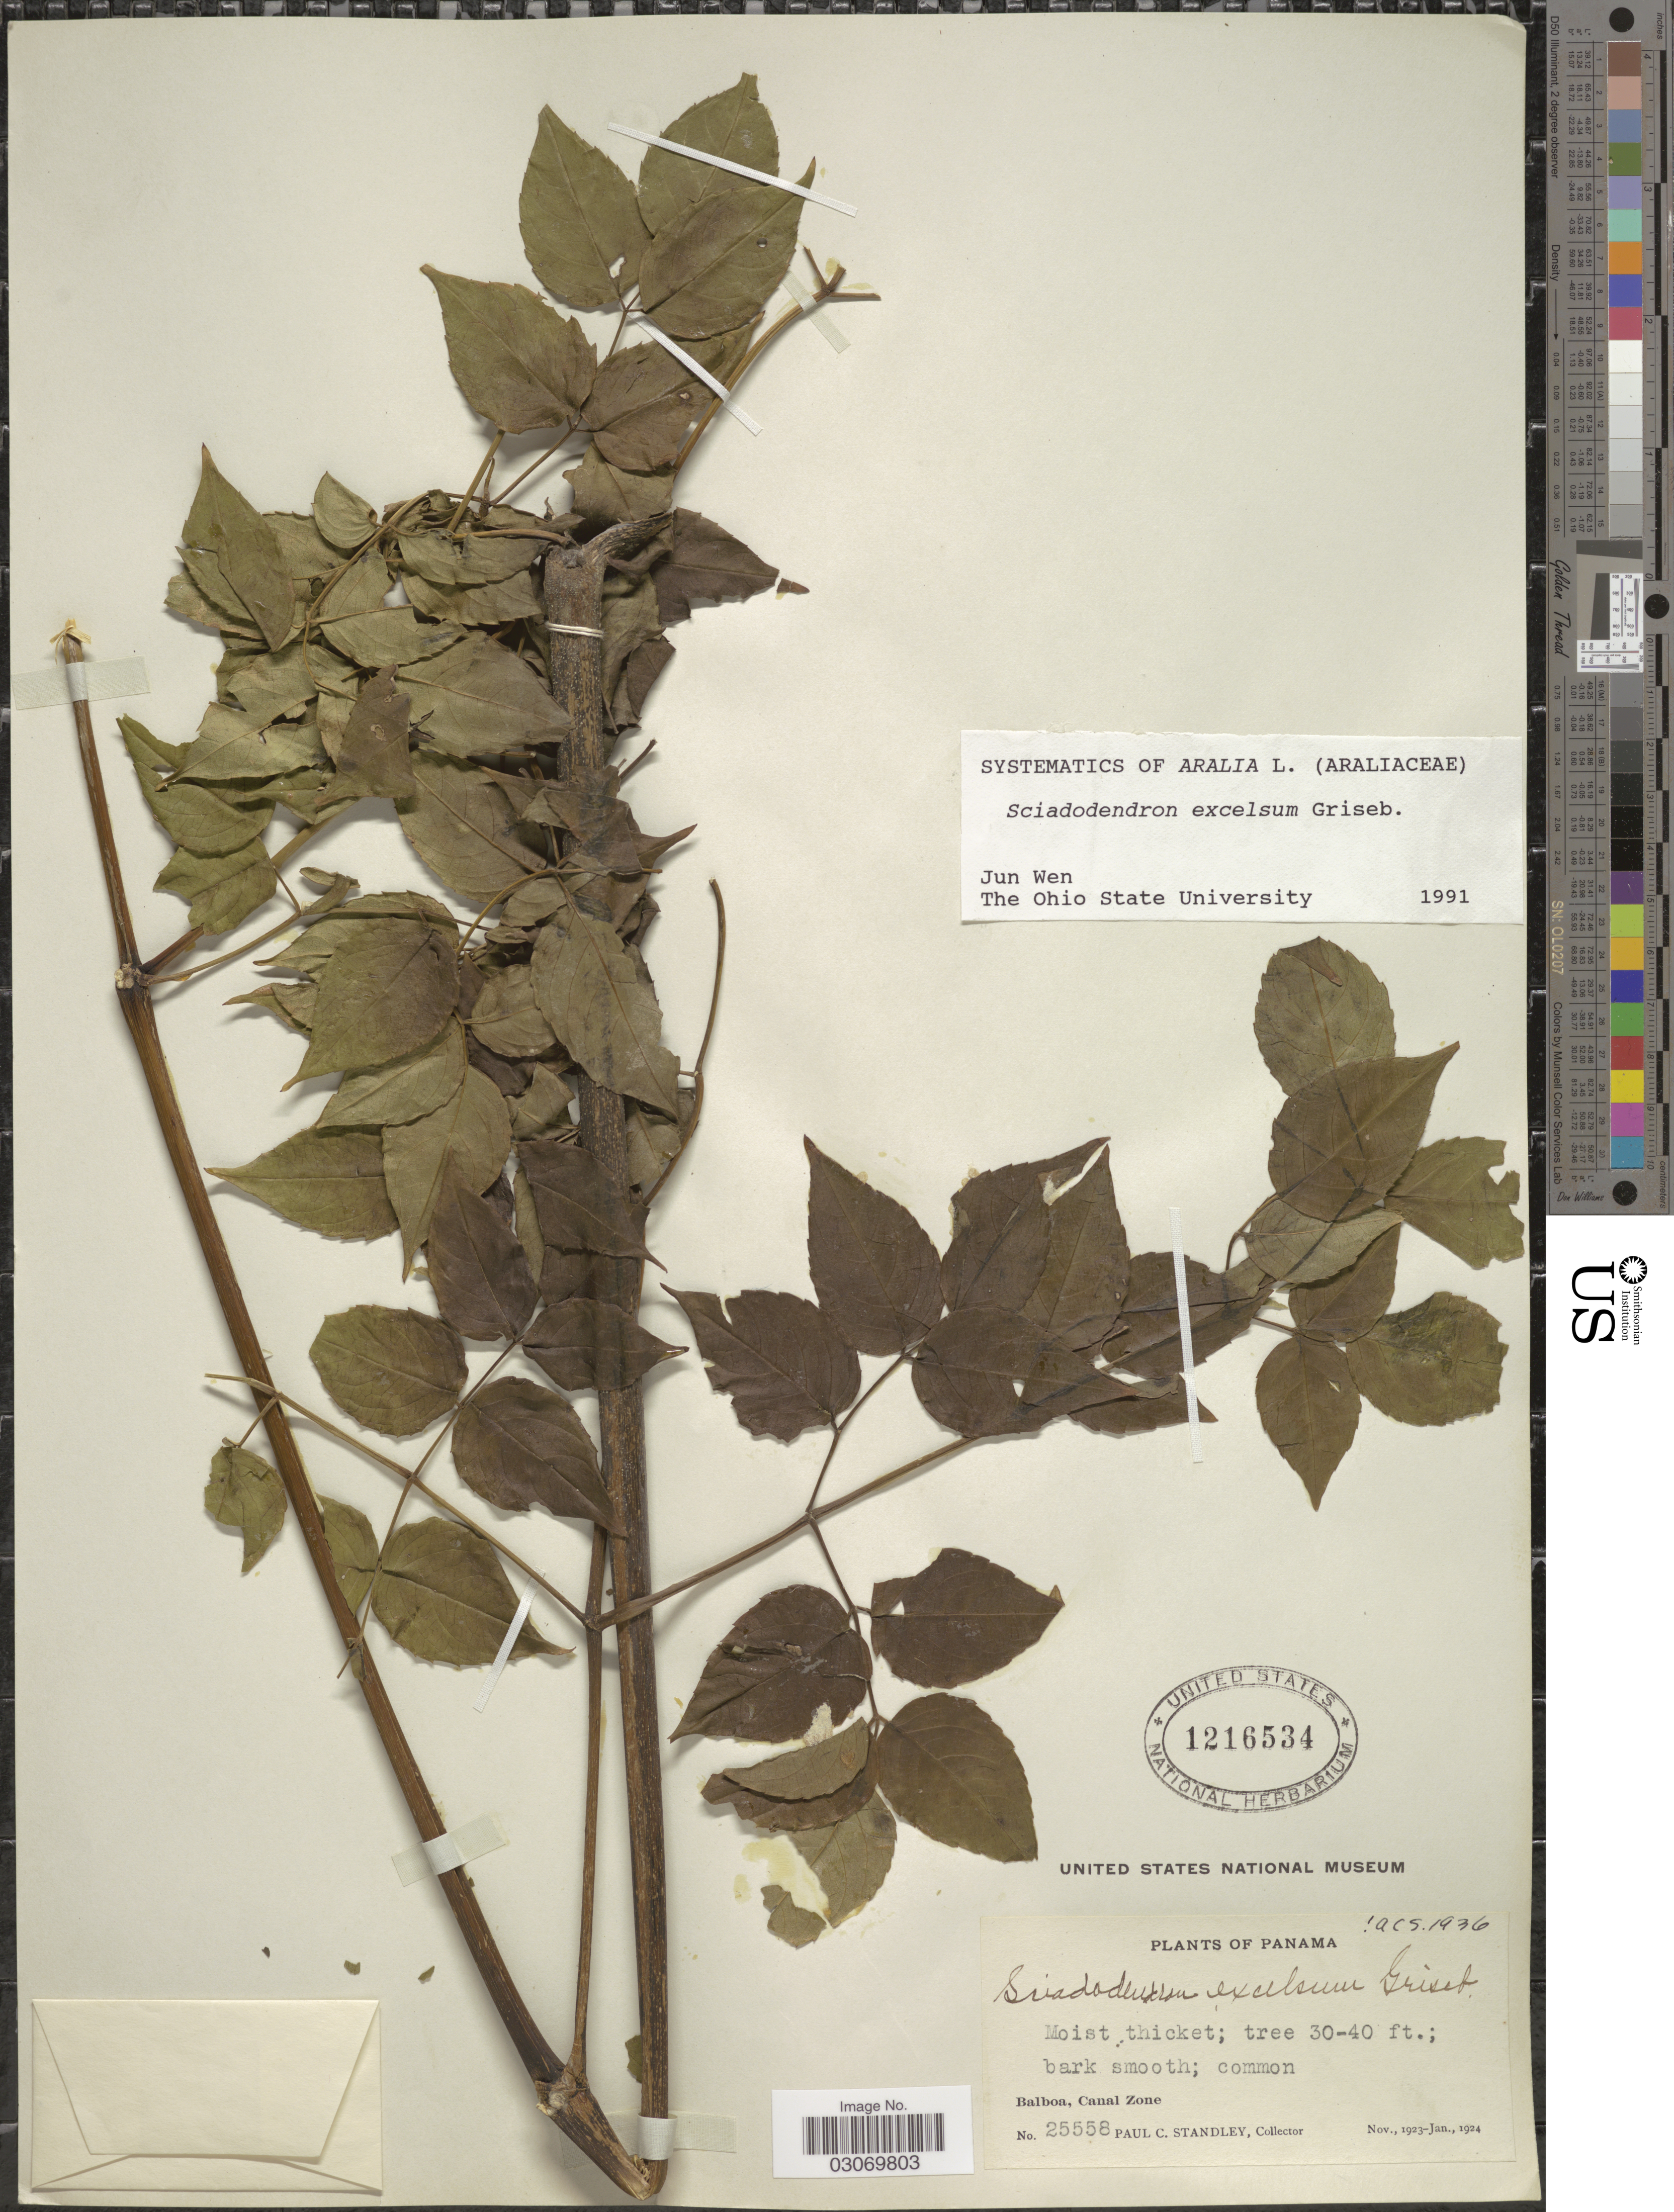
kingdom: Plantae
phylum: Tracheophyta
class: Magnoliopsida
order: Apiales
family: Araliaceae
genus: Sciadodendron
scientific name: Sciadodendron sp.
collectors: P. C. Standley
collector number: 25558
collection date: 1923-11/1924-01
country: Panama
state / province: Colón / Panamá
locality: Balboa, Canal Zone.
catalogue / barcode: US 1216534